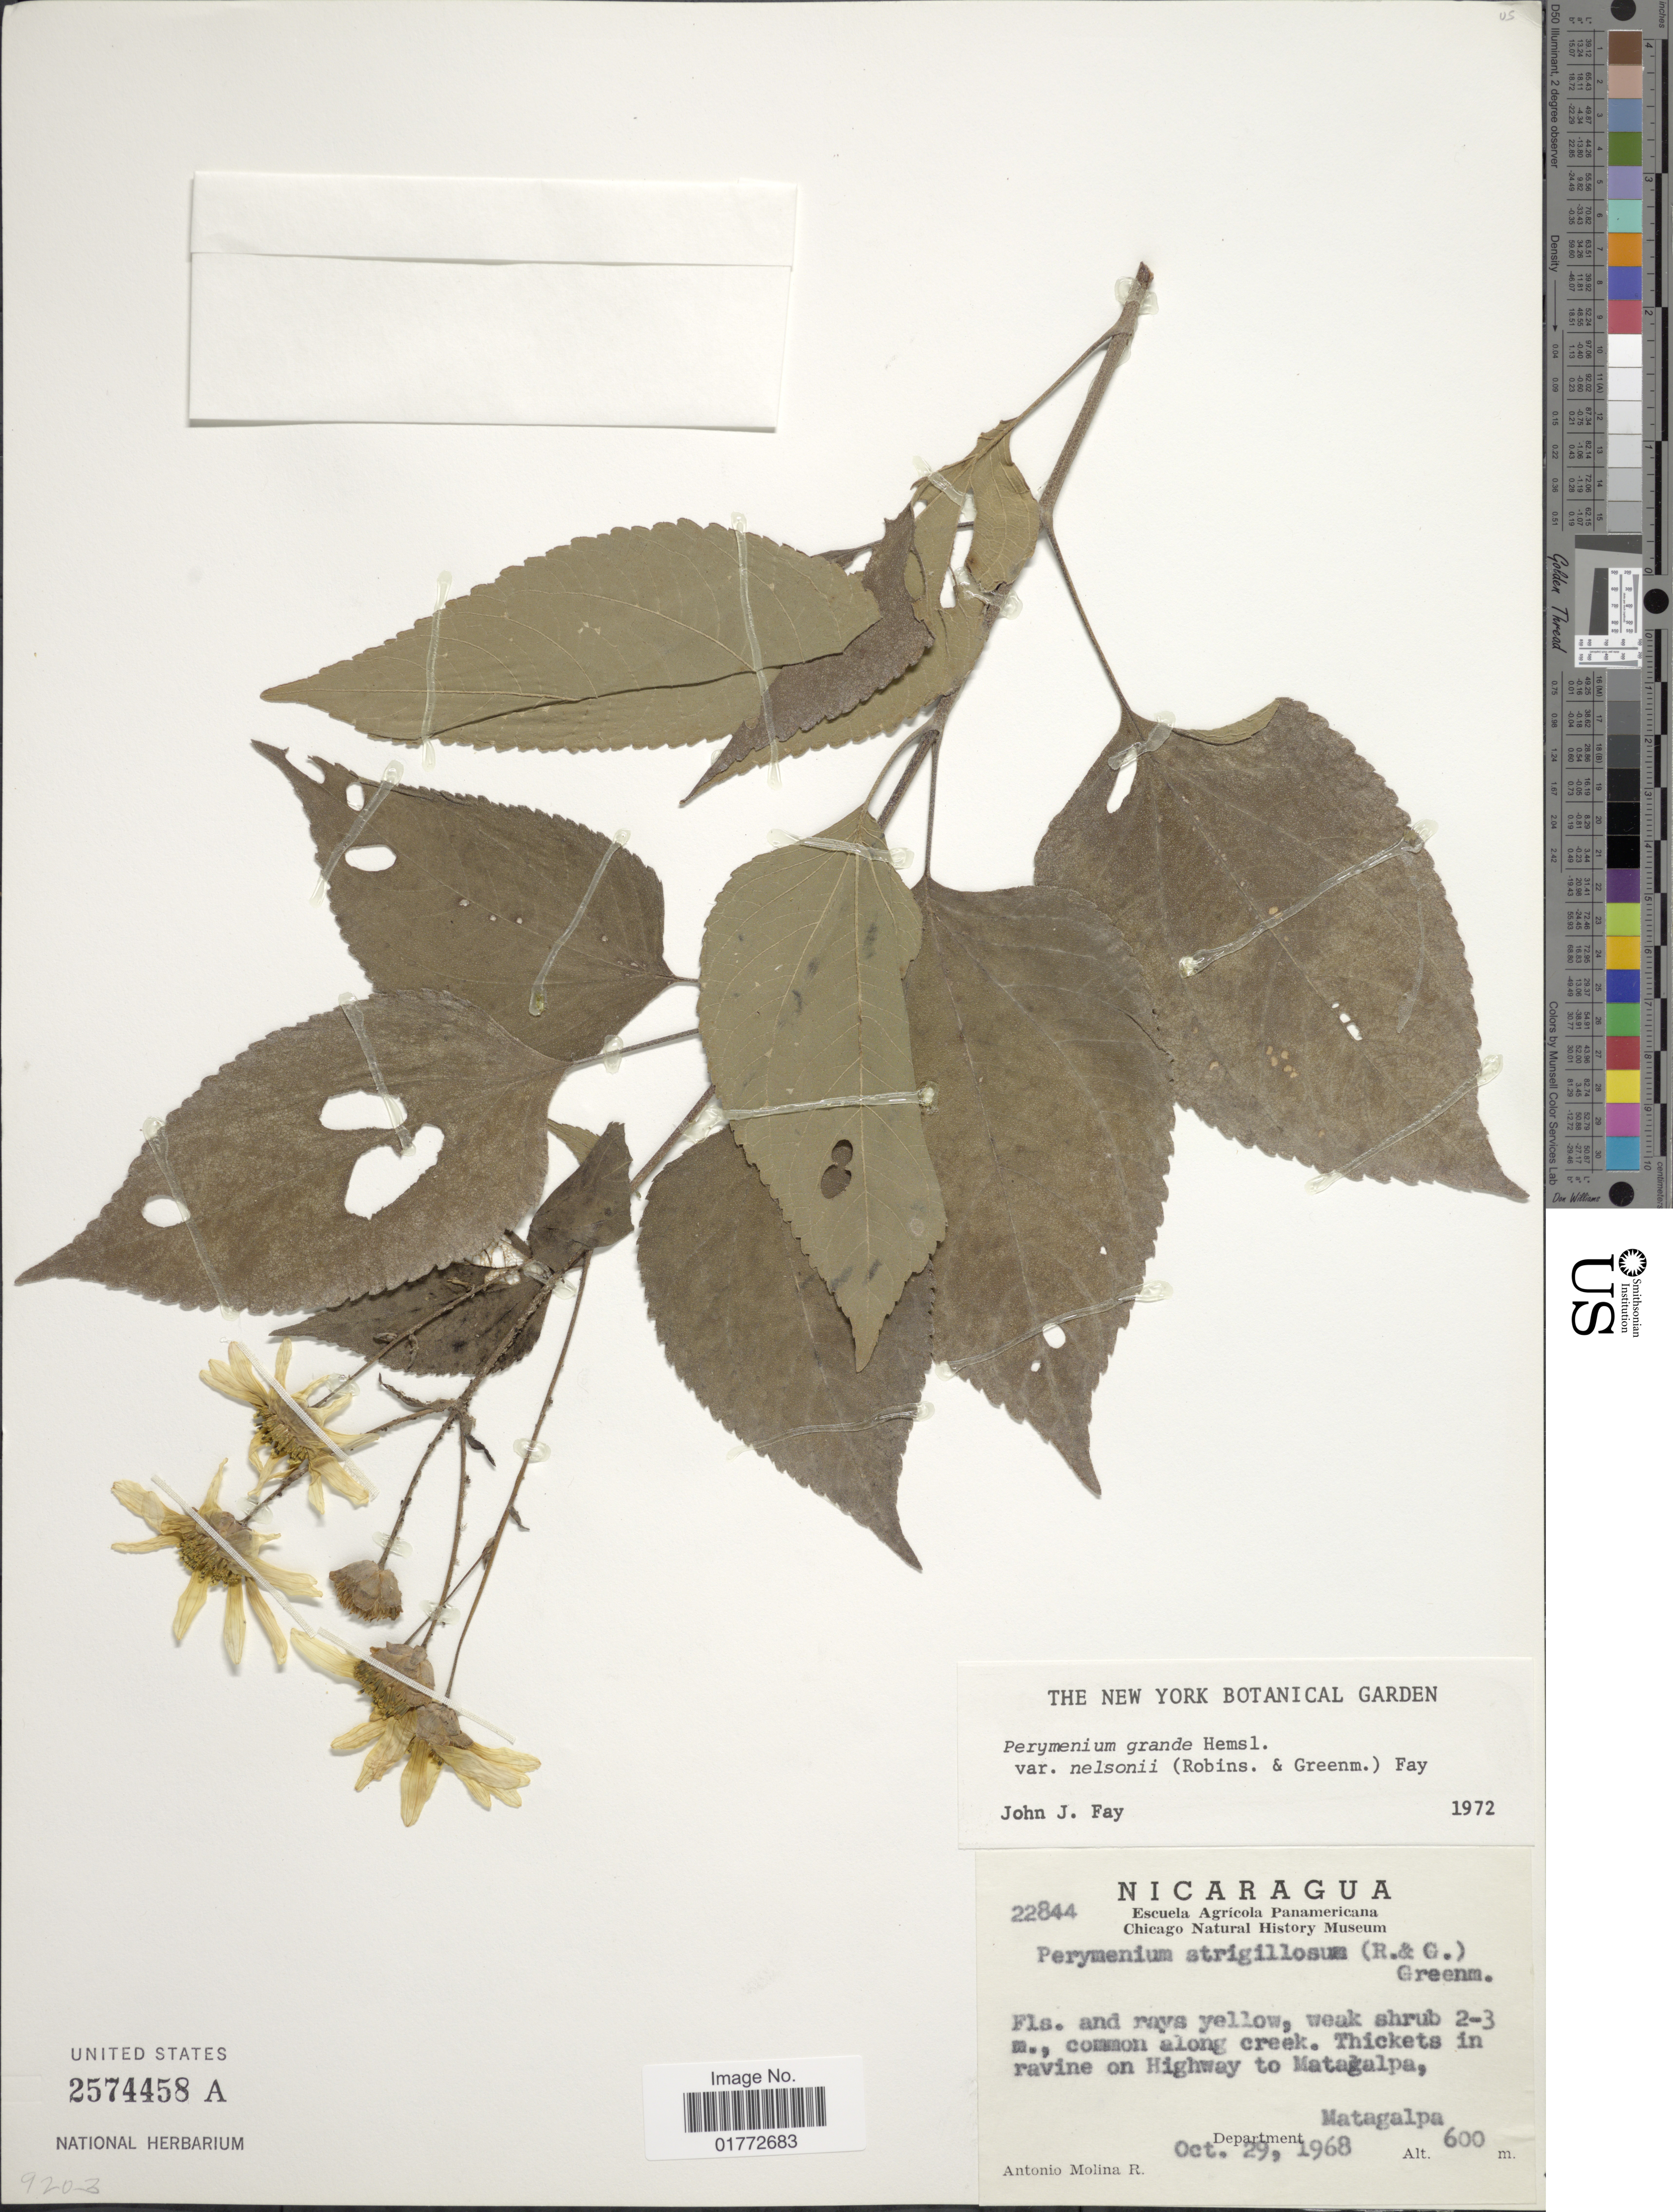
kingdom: Plantae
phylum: Tracheophyta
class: Magnoliopsida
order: Asterales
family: Asteraceae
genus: Perymenium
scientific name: Perymenium grande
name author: Hemsl.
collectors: A. Molina R.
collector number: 22844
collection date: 1968-10-29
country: Nicaragua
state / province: Matagalpa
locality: Thickets in ravine on highway to Matagalpa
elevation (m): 600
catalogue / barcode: US 2574458A